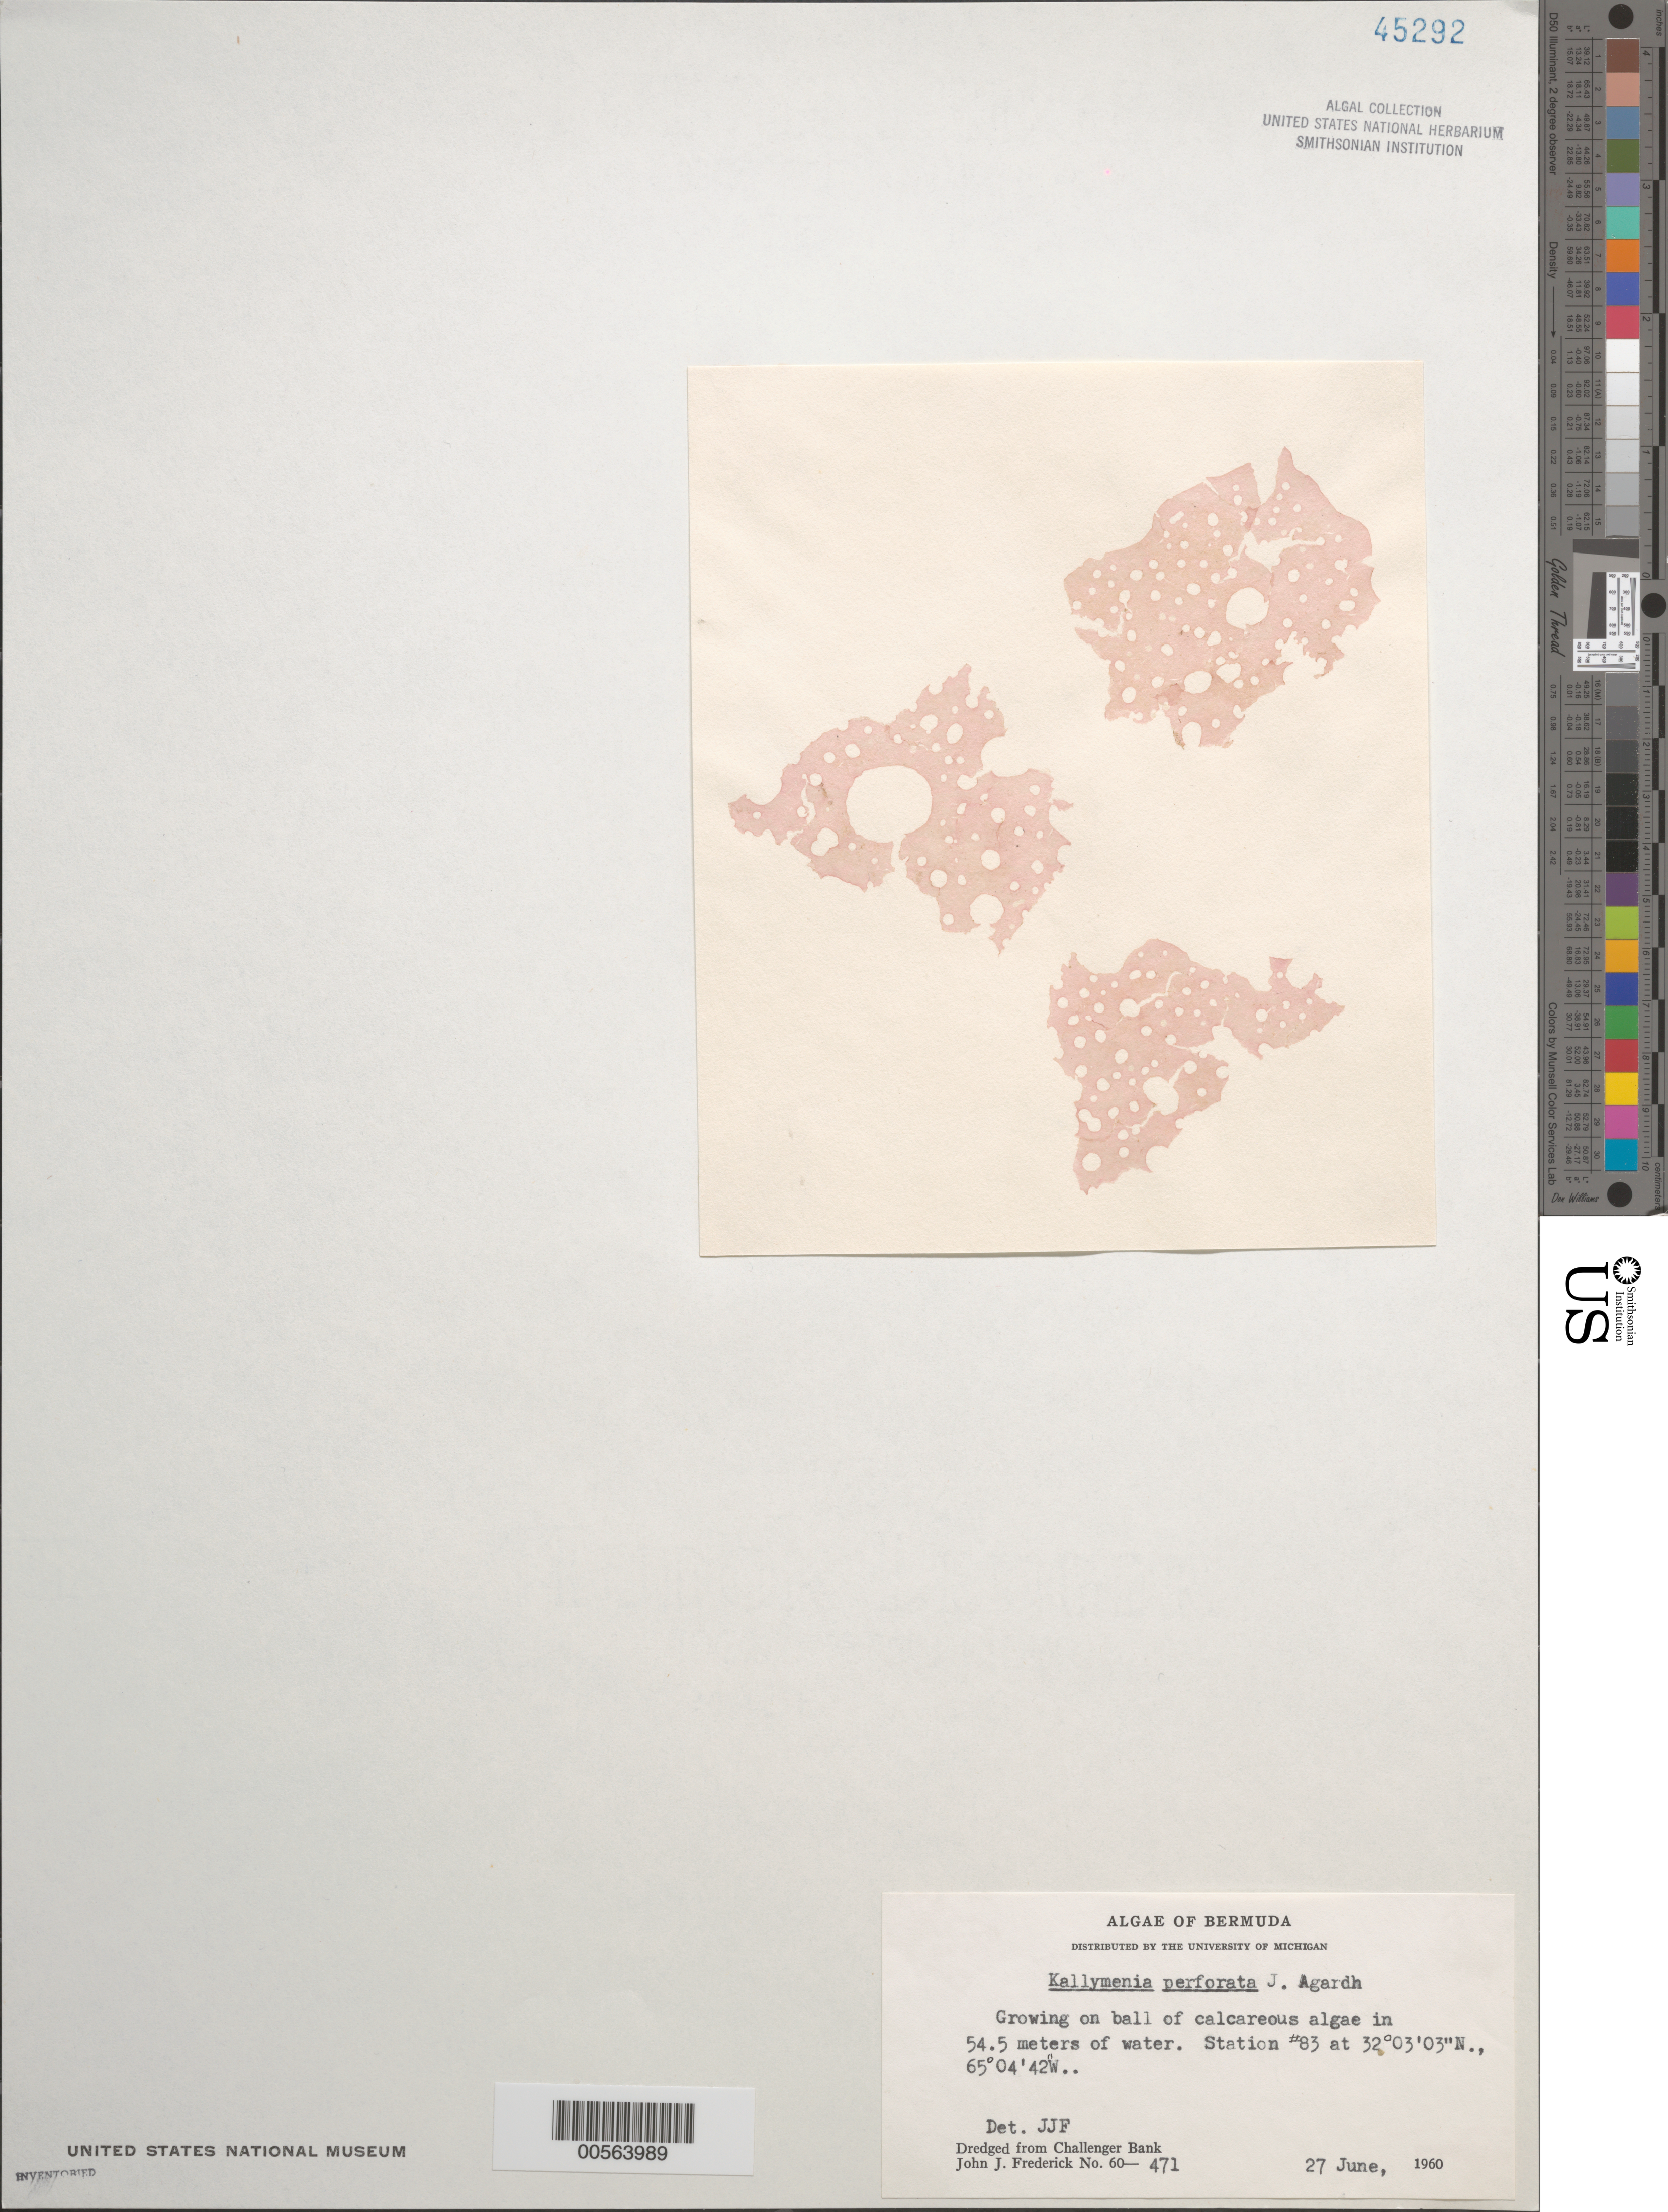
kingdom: Plantae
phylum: Rhodophyta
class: Florideophyceae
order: Gigartinales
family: Kallymeniaceae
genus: Kallymenia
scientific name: Kallymenia perforata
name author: J. Agardh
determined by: Frederick, J. J.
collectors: J. Frederick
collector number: JJF 60-471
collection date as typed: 27 Jun 1960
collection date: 1960-06-27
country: Bermuda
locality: Challenger Bank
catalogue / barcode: US 45292